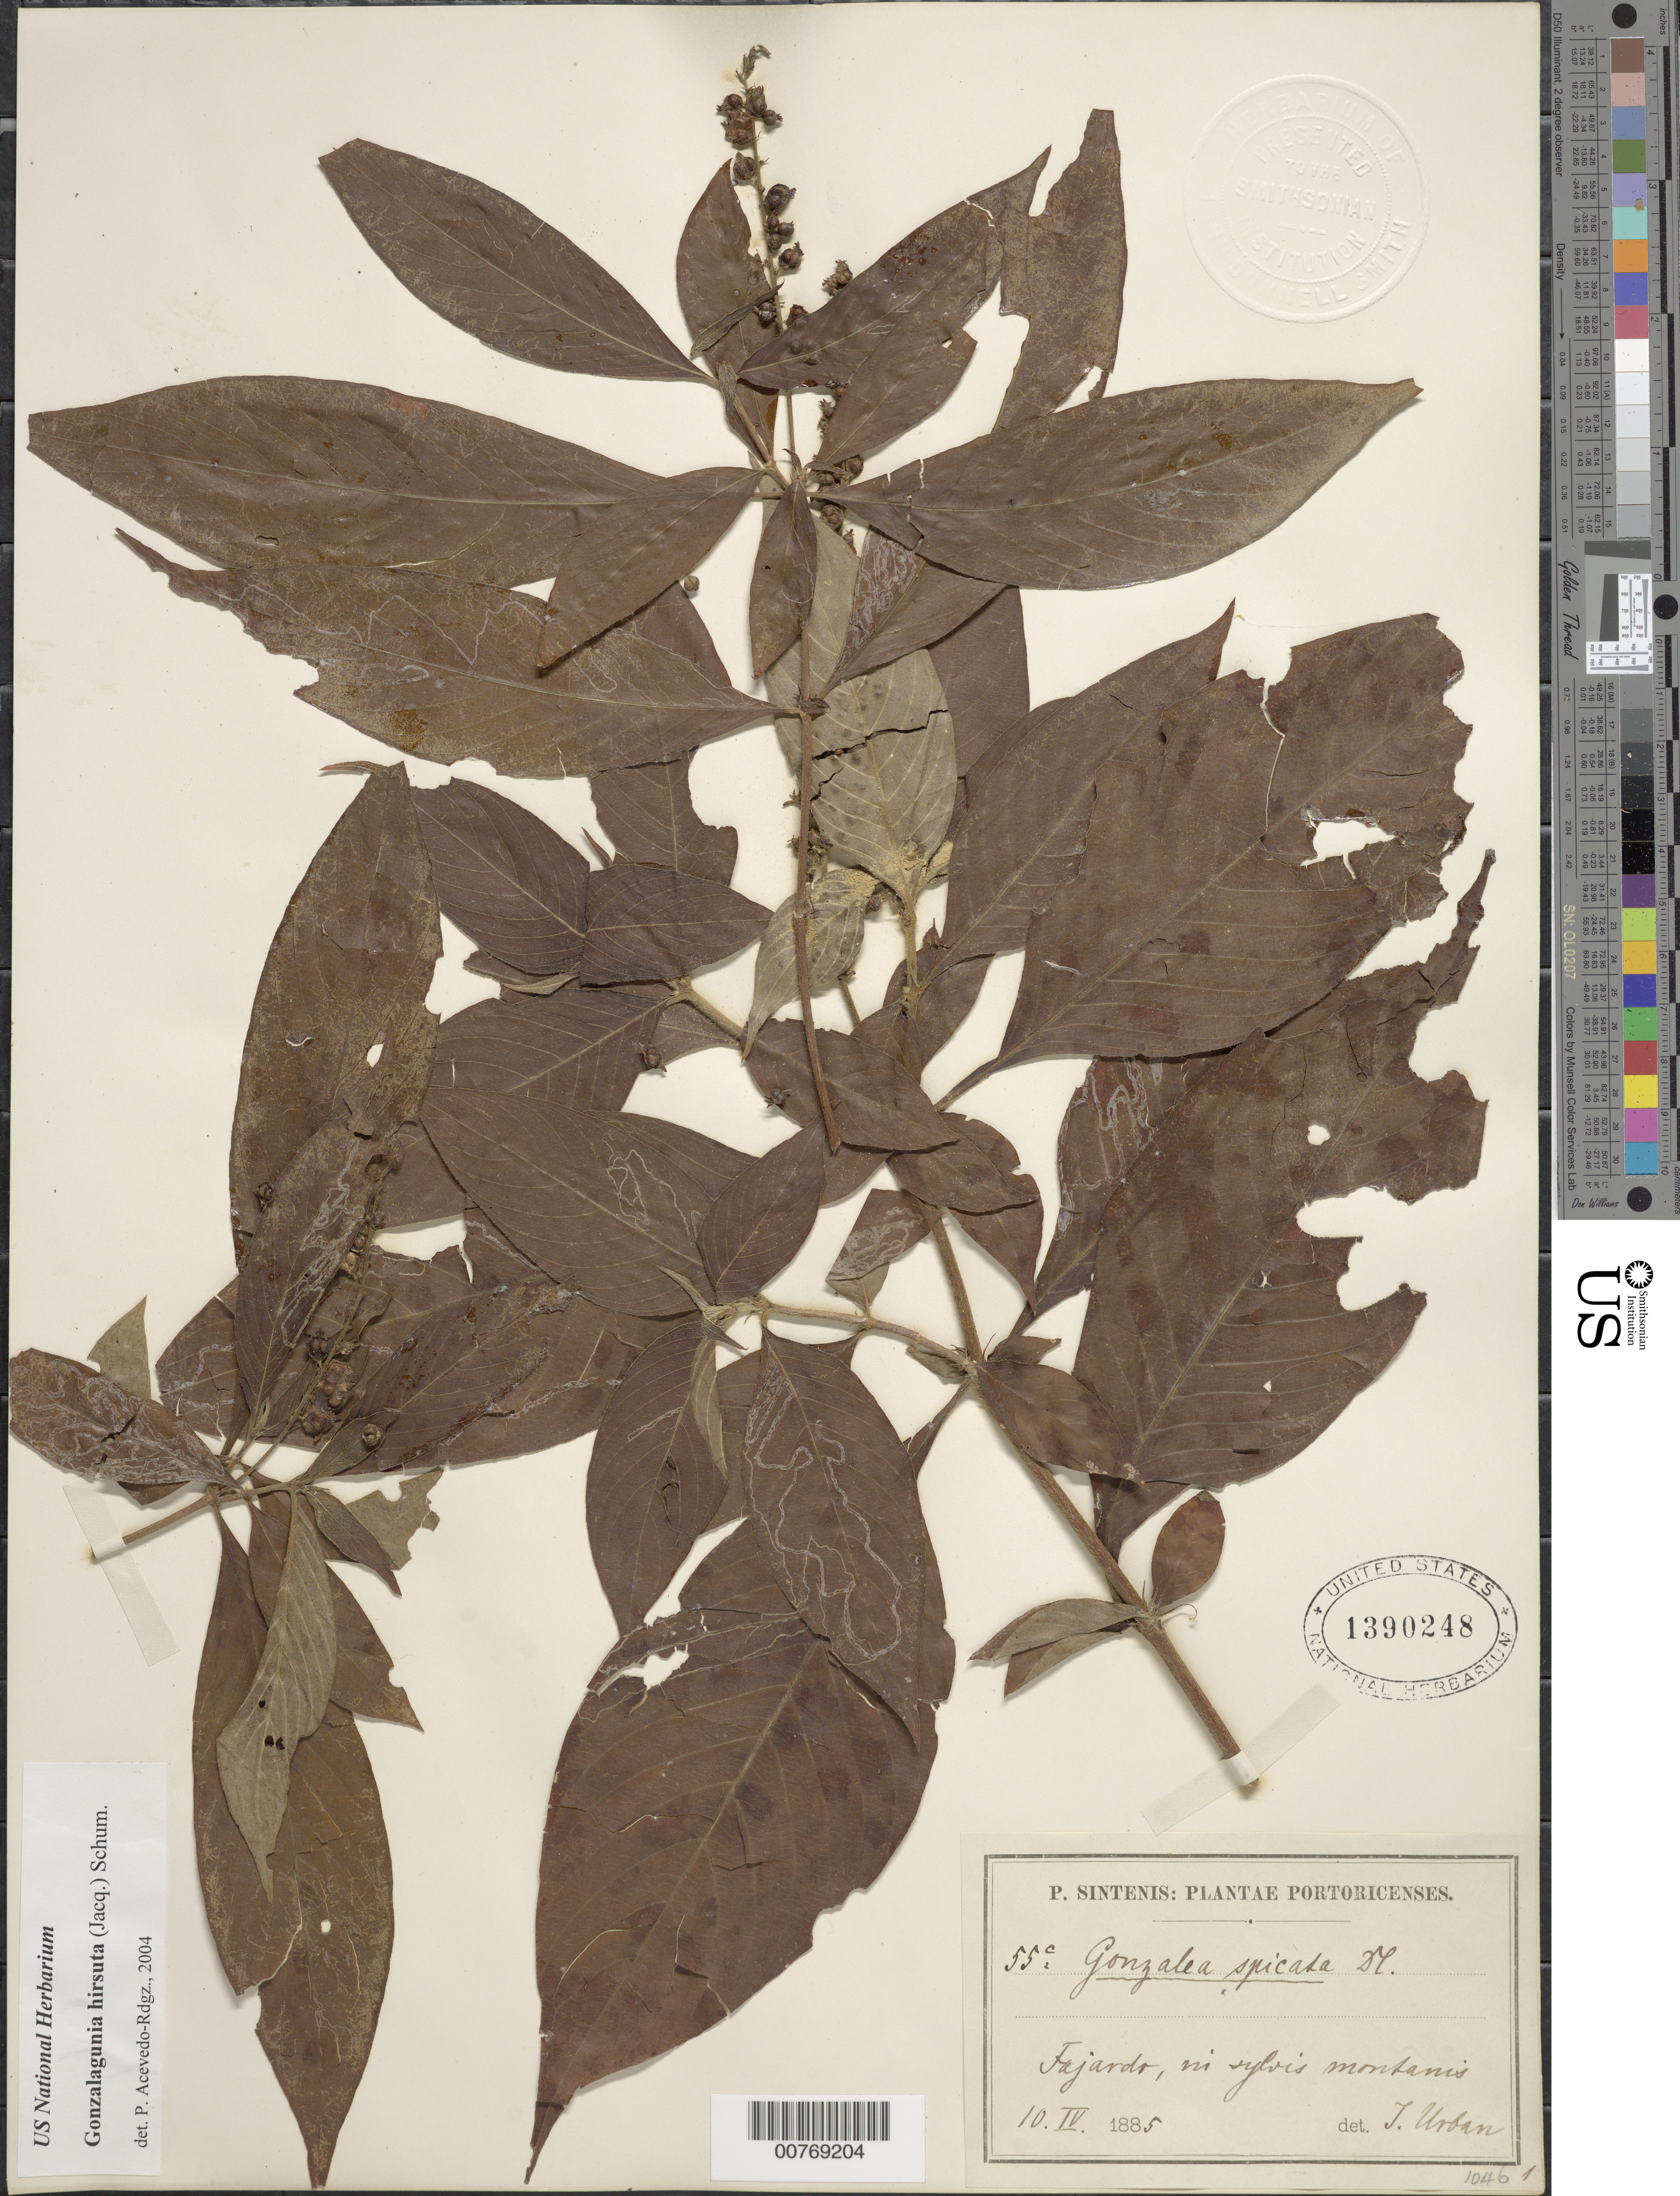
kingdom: Plantae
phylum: Tracheophyta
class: Magnoliopsida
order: Gentianales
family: Rubiaceae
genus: Gonzalagunia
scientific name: Gonzalagunia hirsuta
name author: (Jacq.) K. Schum.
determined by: Acevedo-Rodríguez, P., (BOT), Smithsonian Institution - National Museum of Natural History (UNITED STATES)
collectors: P. Sintenis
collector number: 55c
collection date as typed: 10 Apr 1885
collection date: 1885-04-10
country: Puerto Rico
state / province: Fajardo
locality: Fajardo, in sylvis montanis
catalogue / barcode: US 1390248